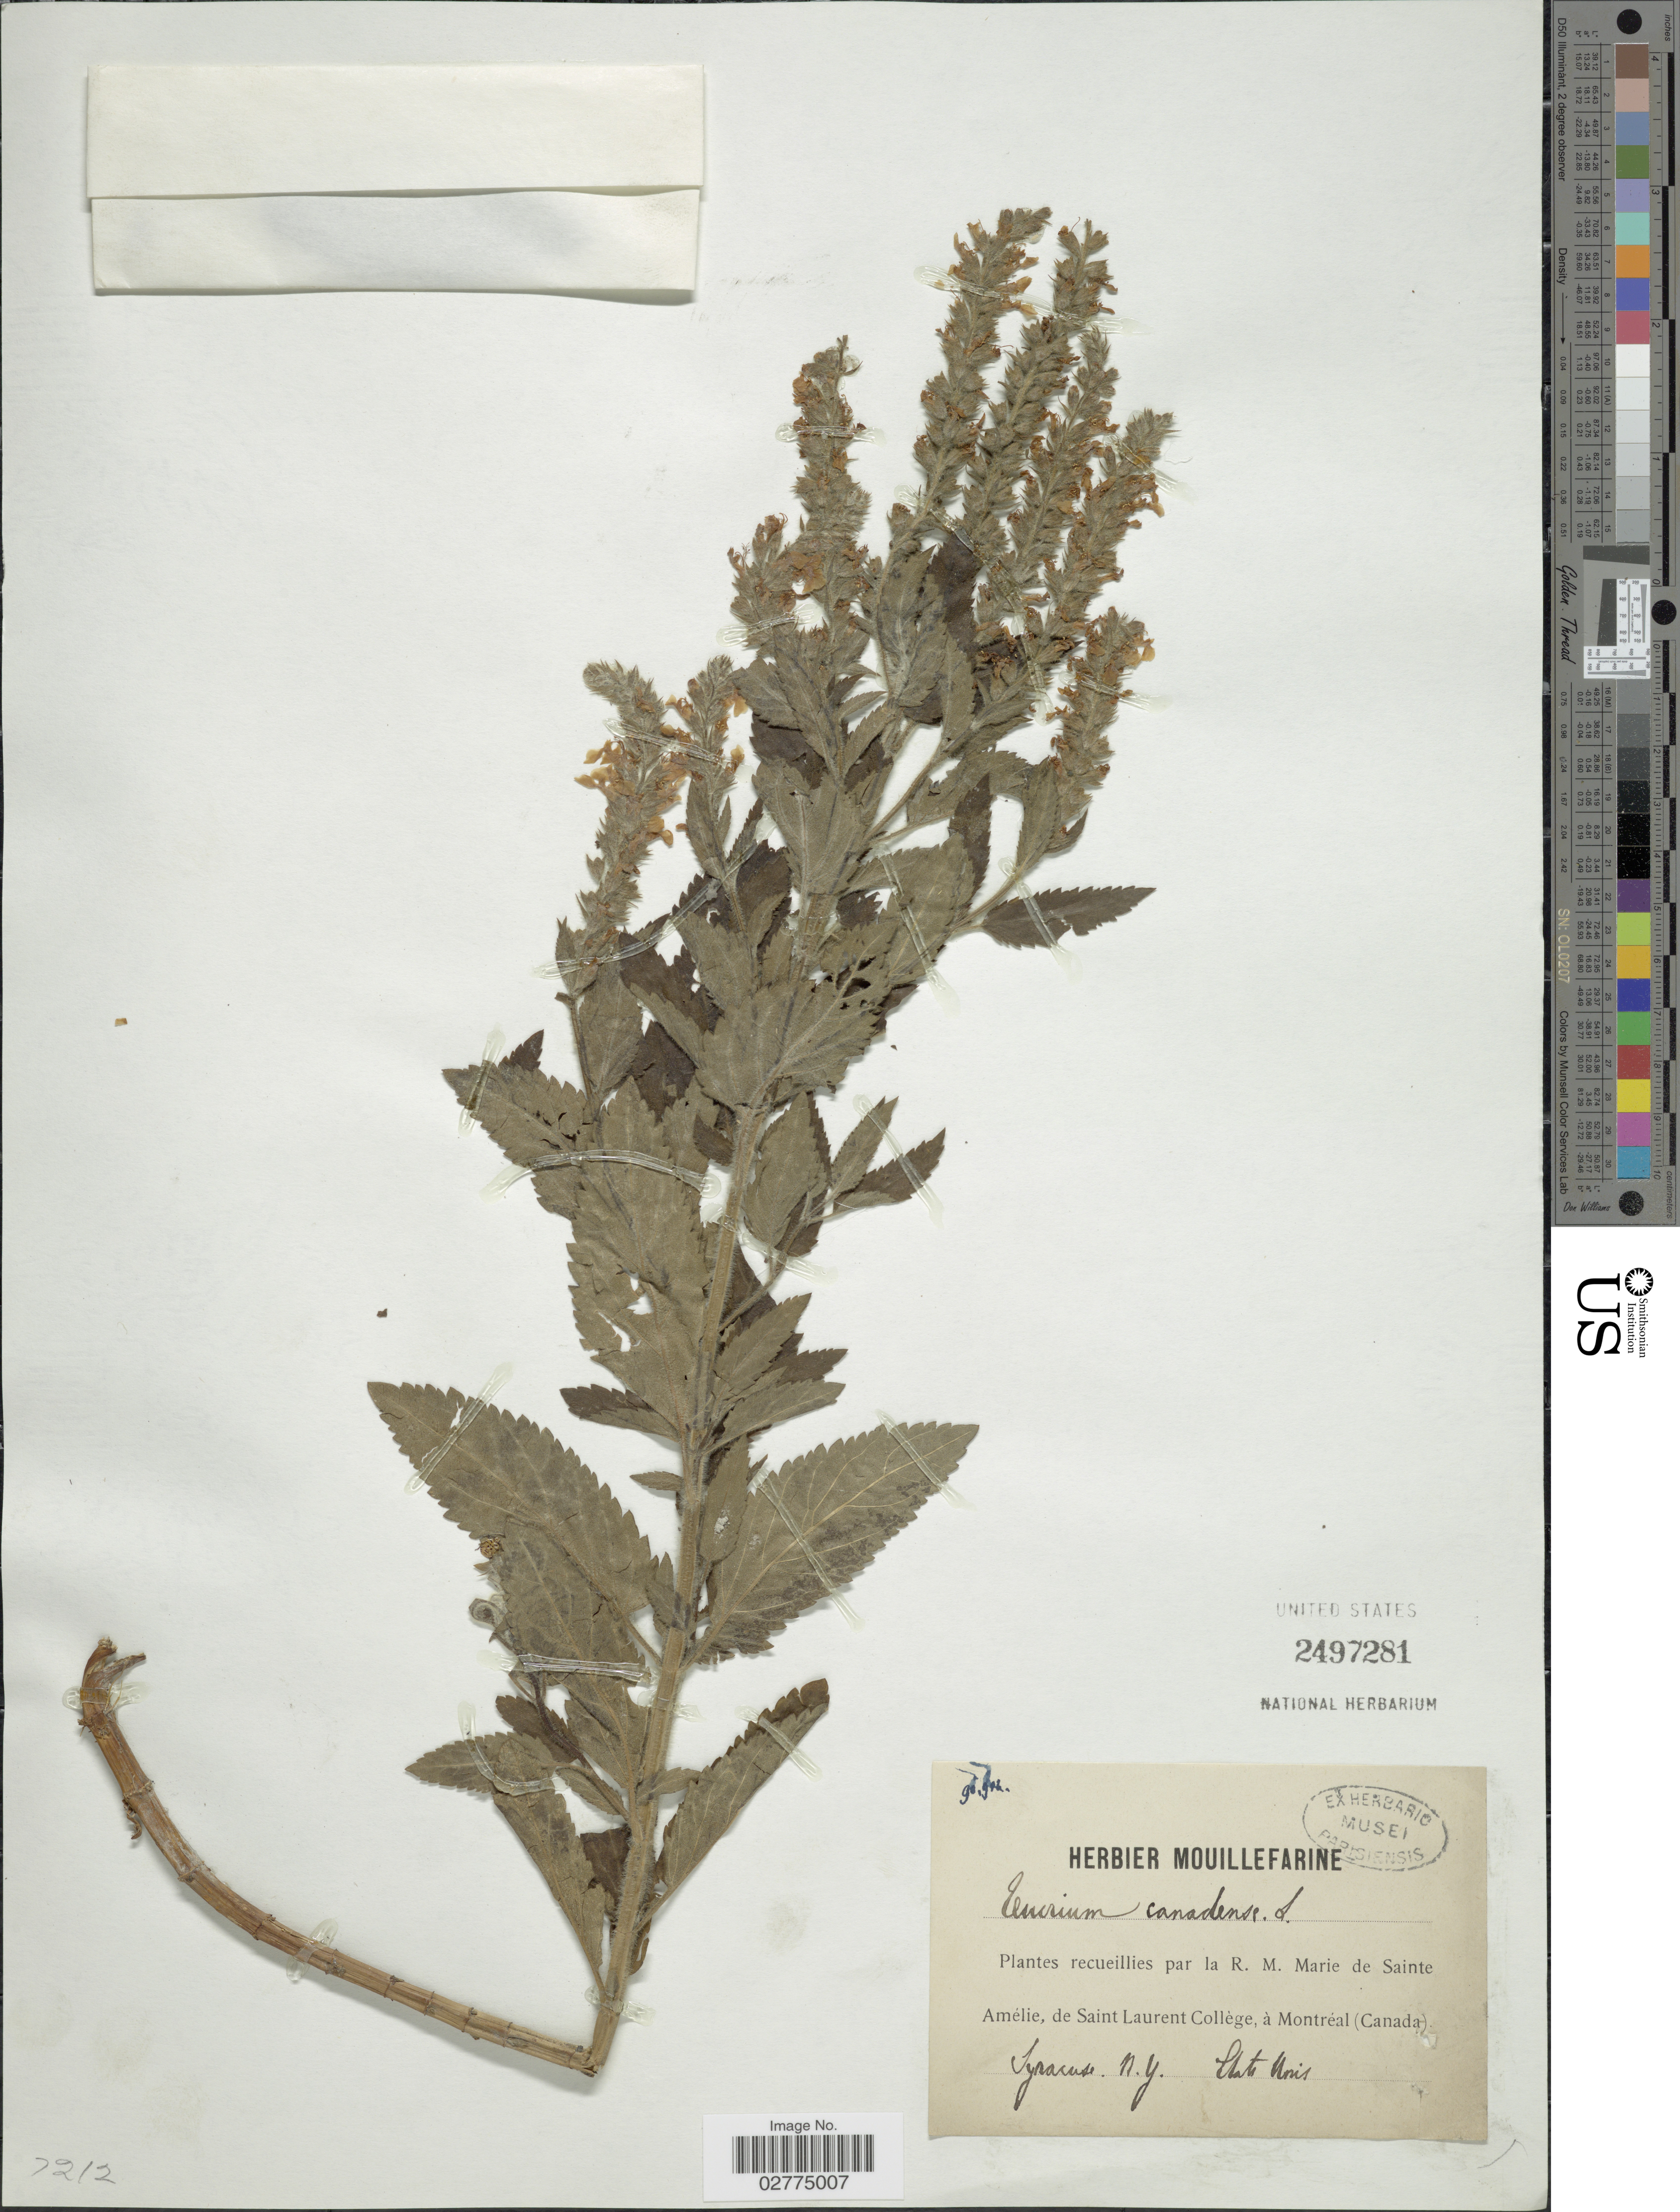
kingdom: Plantae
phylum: Tracheophyta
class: Magnoliopsida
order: Lamiales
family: Lamiaceae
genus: Teucrium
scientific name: Teucrium canadense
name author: L.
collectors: ex herb. Mouillefarine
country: United States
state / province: New York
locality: Syracuse. Etats Mois.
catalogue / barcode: US 2497281